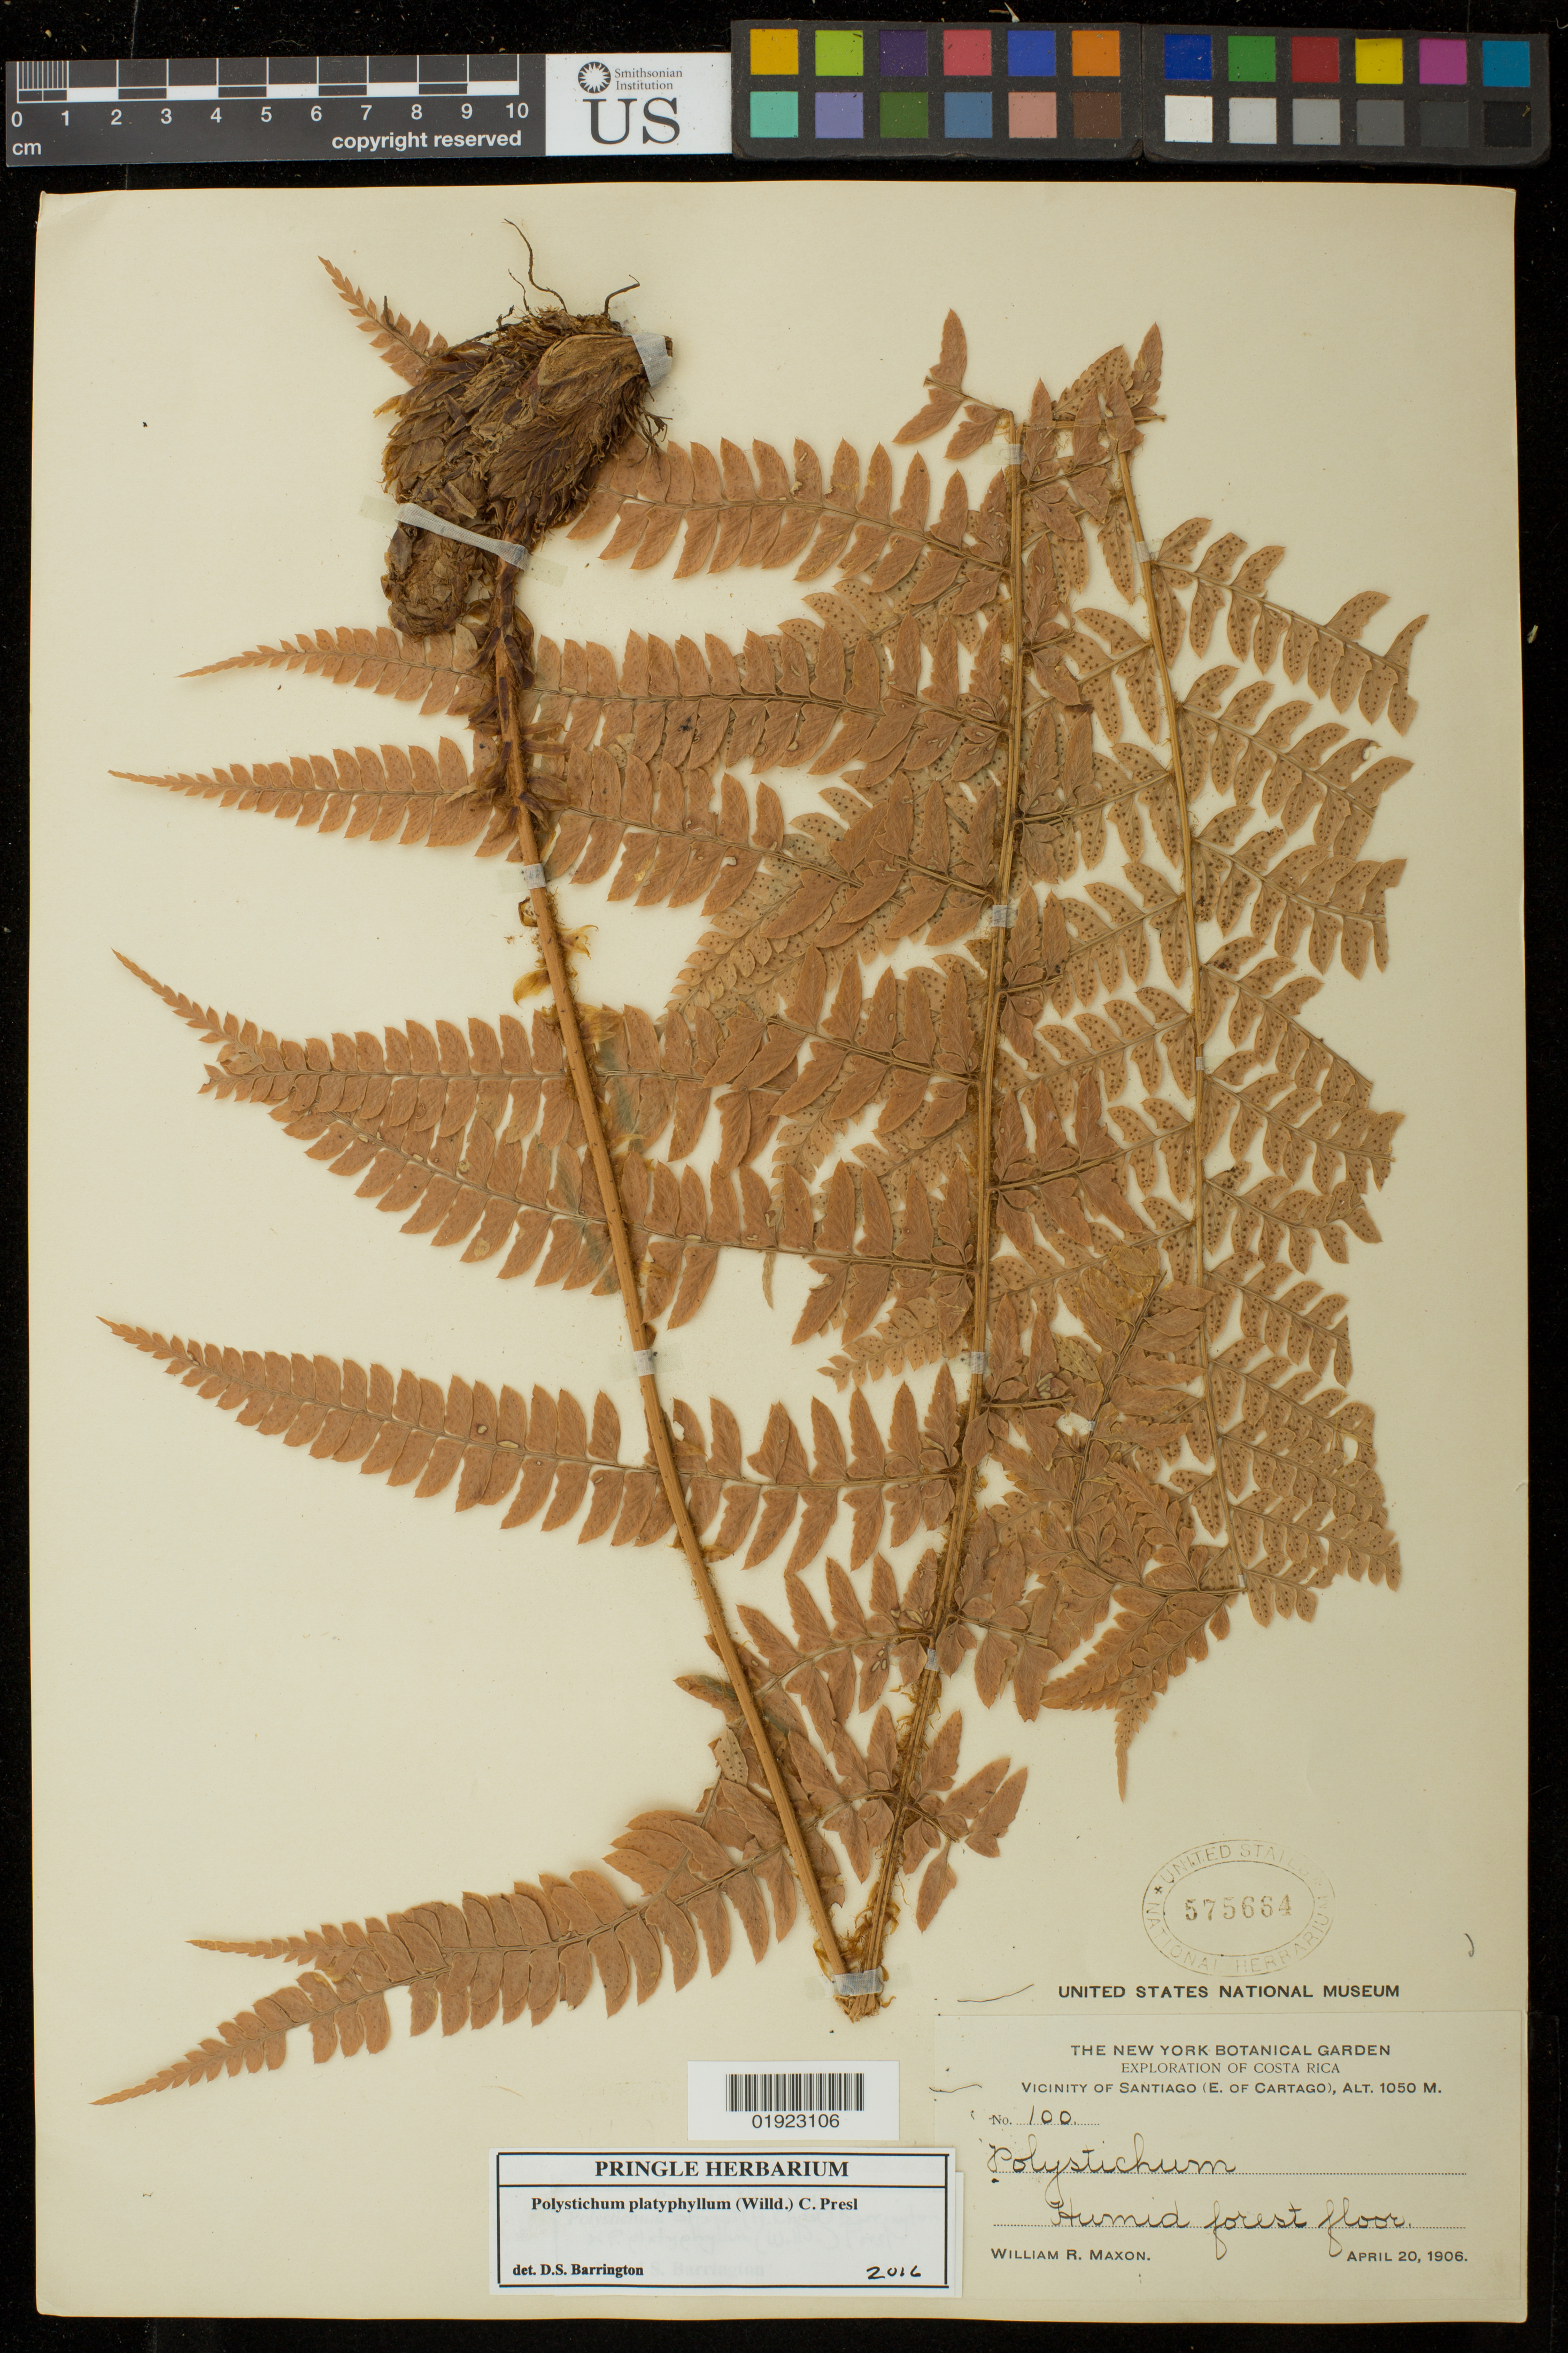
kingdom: Plantae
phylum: Tracheophyta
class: Polypodiopsida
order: Polypodiales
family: Dryopteridaceae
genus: Polystichum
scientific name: Polystichum platyphyllum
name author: (Willd.) C. Presl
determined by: Barrington, D. S., Curator (VT), University of Vermont (UNITED STATES)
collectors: W. R. Maxon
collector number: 100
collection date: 1906-04-20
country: Costa Rica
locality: Vicinity of Santiago (E of Cartago).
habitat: Humid forest floor.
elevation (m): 1050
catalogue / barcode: US 575664